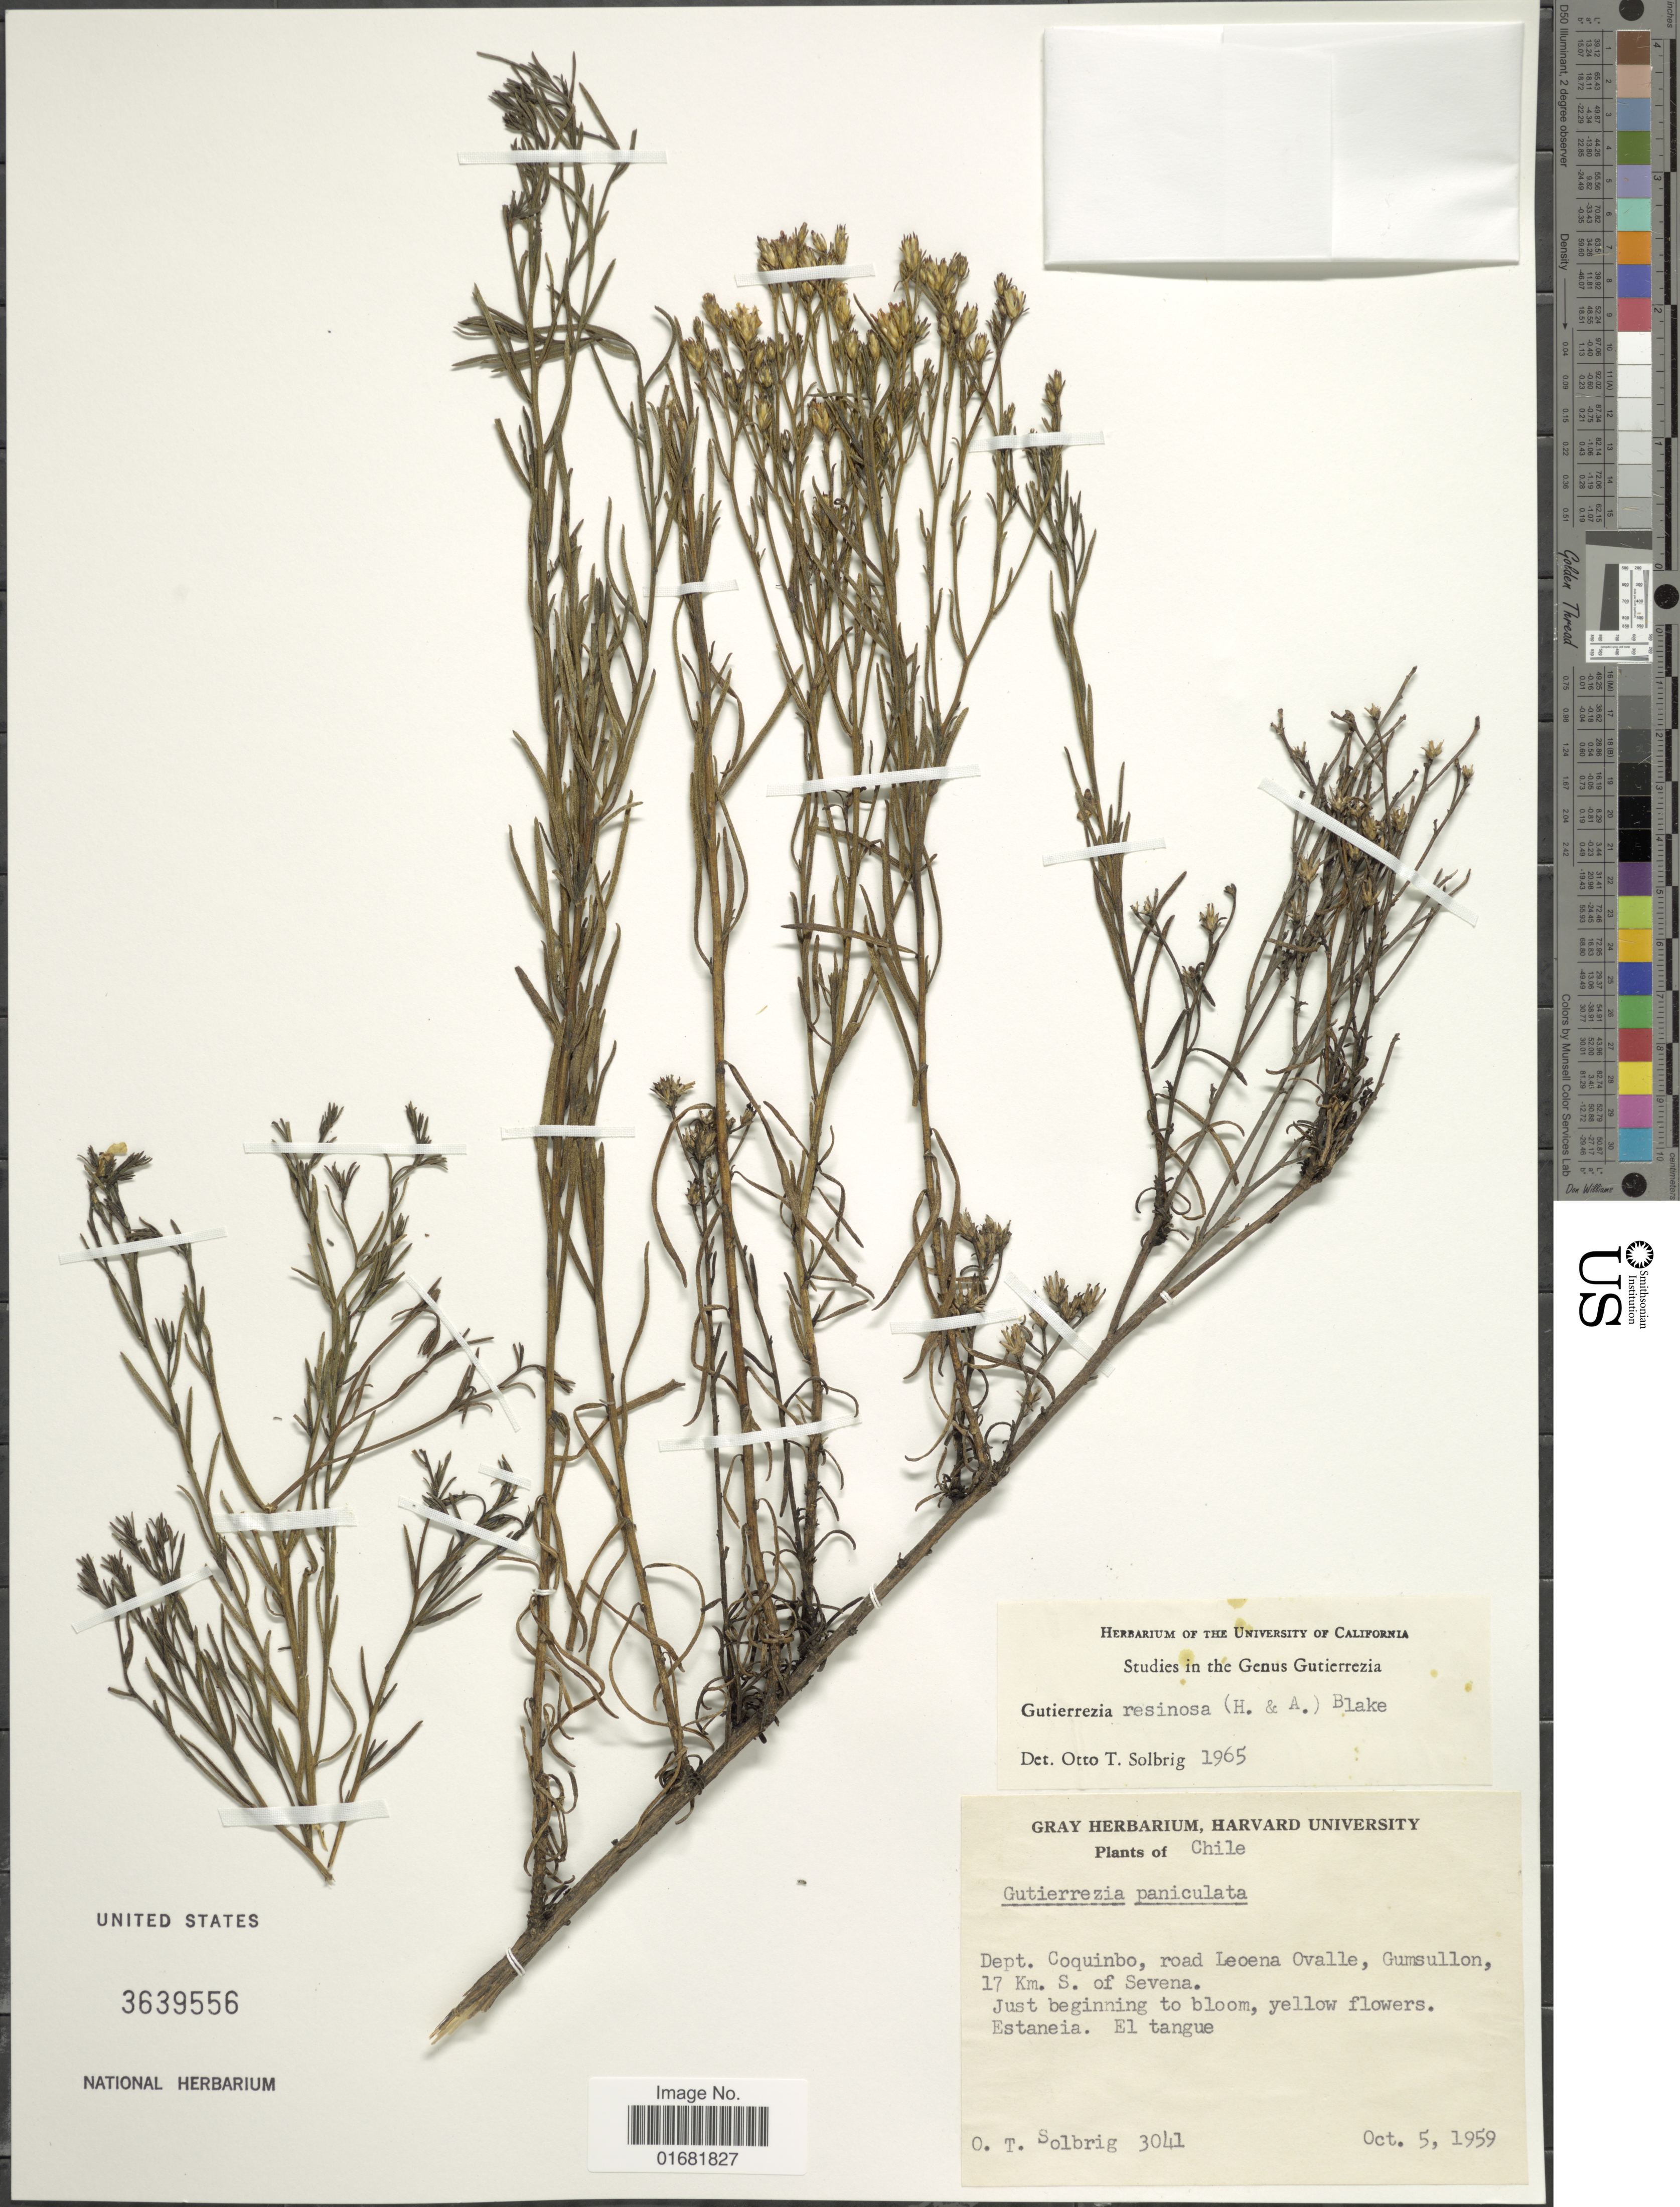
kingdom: Plantae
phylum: Tracheophyta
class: Magnoliopsida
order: Asterales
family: Asteraceae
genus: Gutierrezia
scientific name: Gutierrezia resinosa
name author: (Hook. & Arn.) S.F. Blake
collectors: O. T. Solbrig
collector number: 3041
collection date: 1959-10-05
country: Chile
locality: Dept. Coquinbo, road Leoena Ovalle, Gumsullon, 17 Km. S. of Sevena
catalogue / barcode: US 3639556